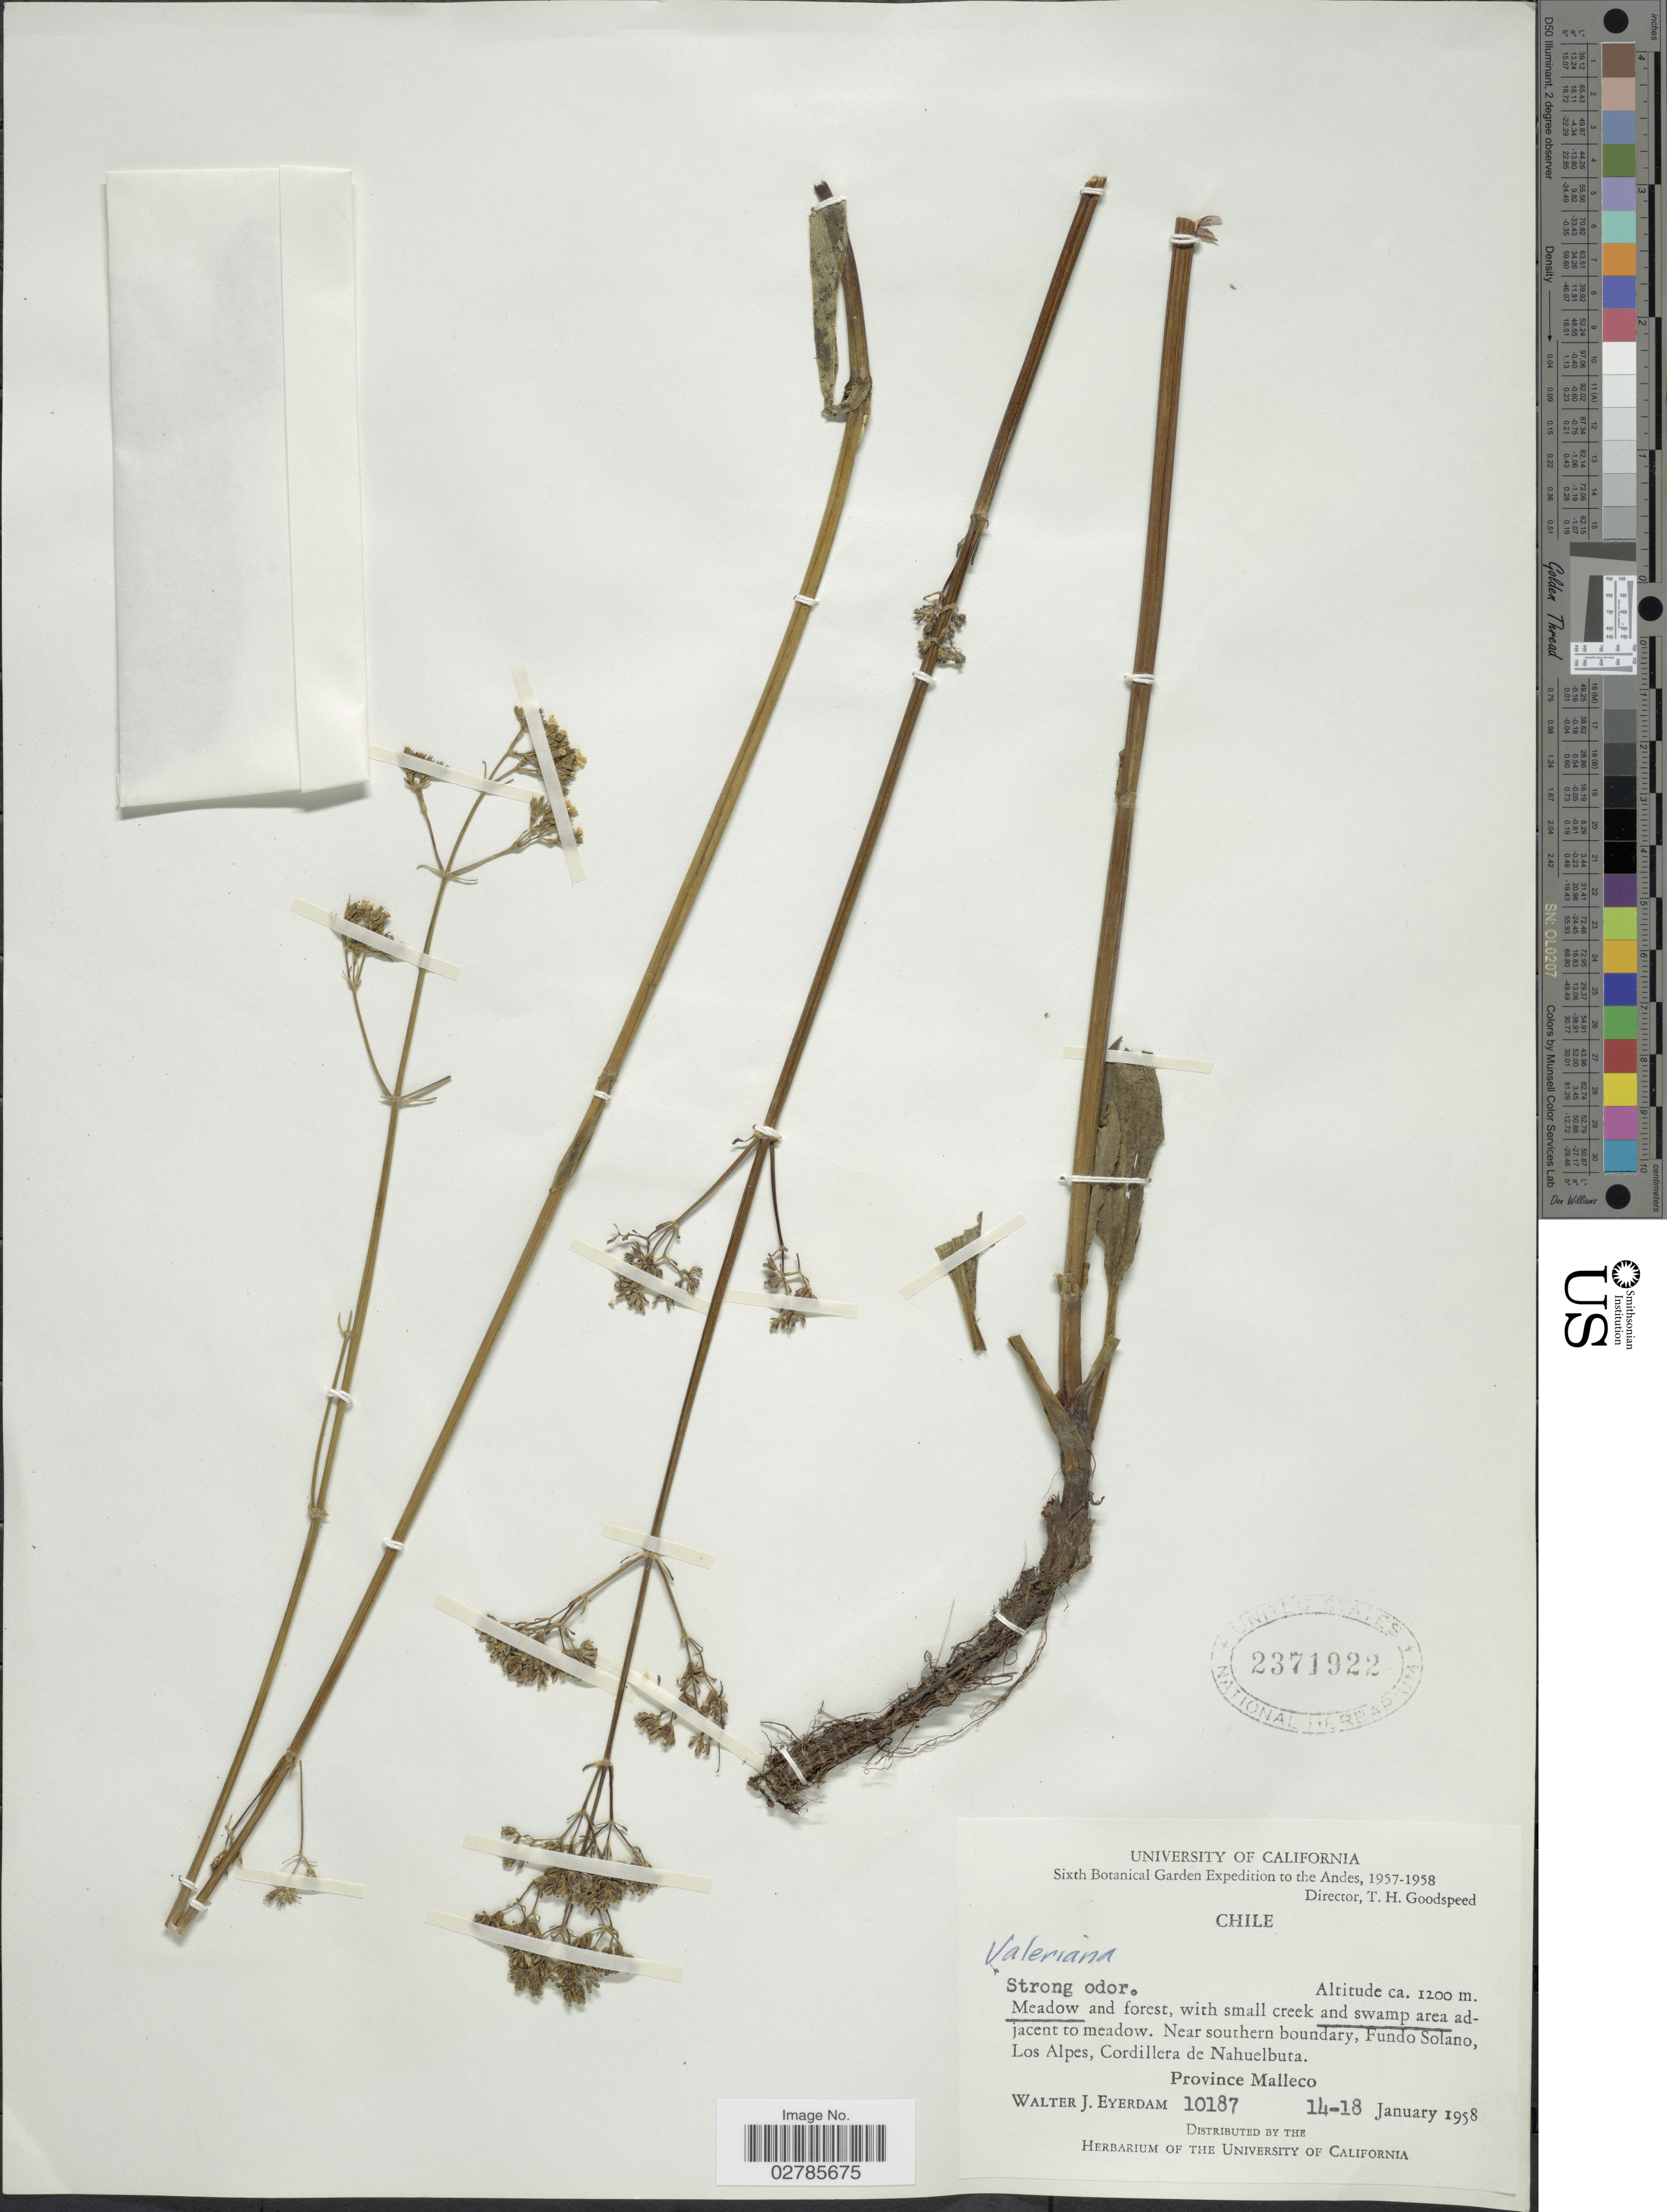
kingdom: Plantae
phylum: Tracheophyta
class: Magnoliopsida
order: Dipsacales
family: Caprifoliaceae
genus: Valeriana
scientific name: Valeriana sp.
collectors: W. J. Eyerdam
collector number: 10187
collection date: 1958-01-14/1958-01-18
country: Chile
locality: The Andes, Near southern boundary, Fundo Solano, Los Alpes, Cordillera de Nahuelbuta, Province Malleco.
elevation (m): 1200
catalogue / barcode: US 2371922